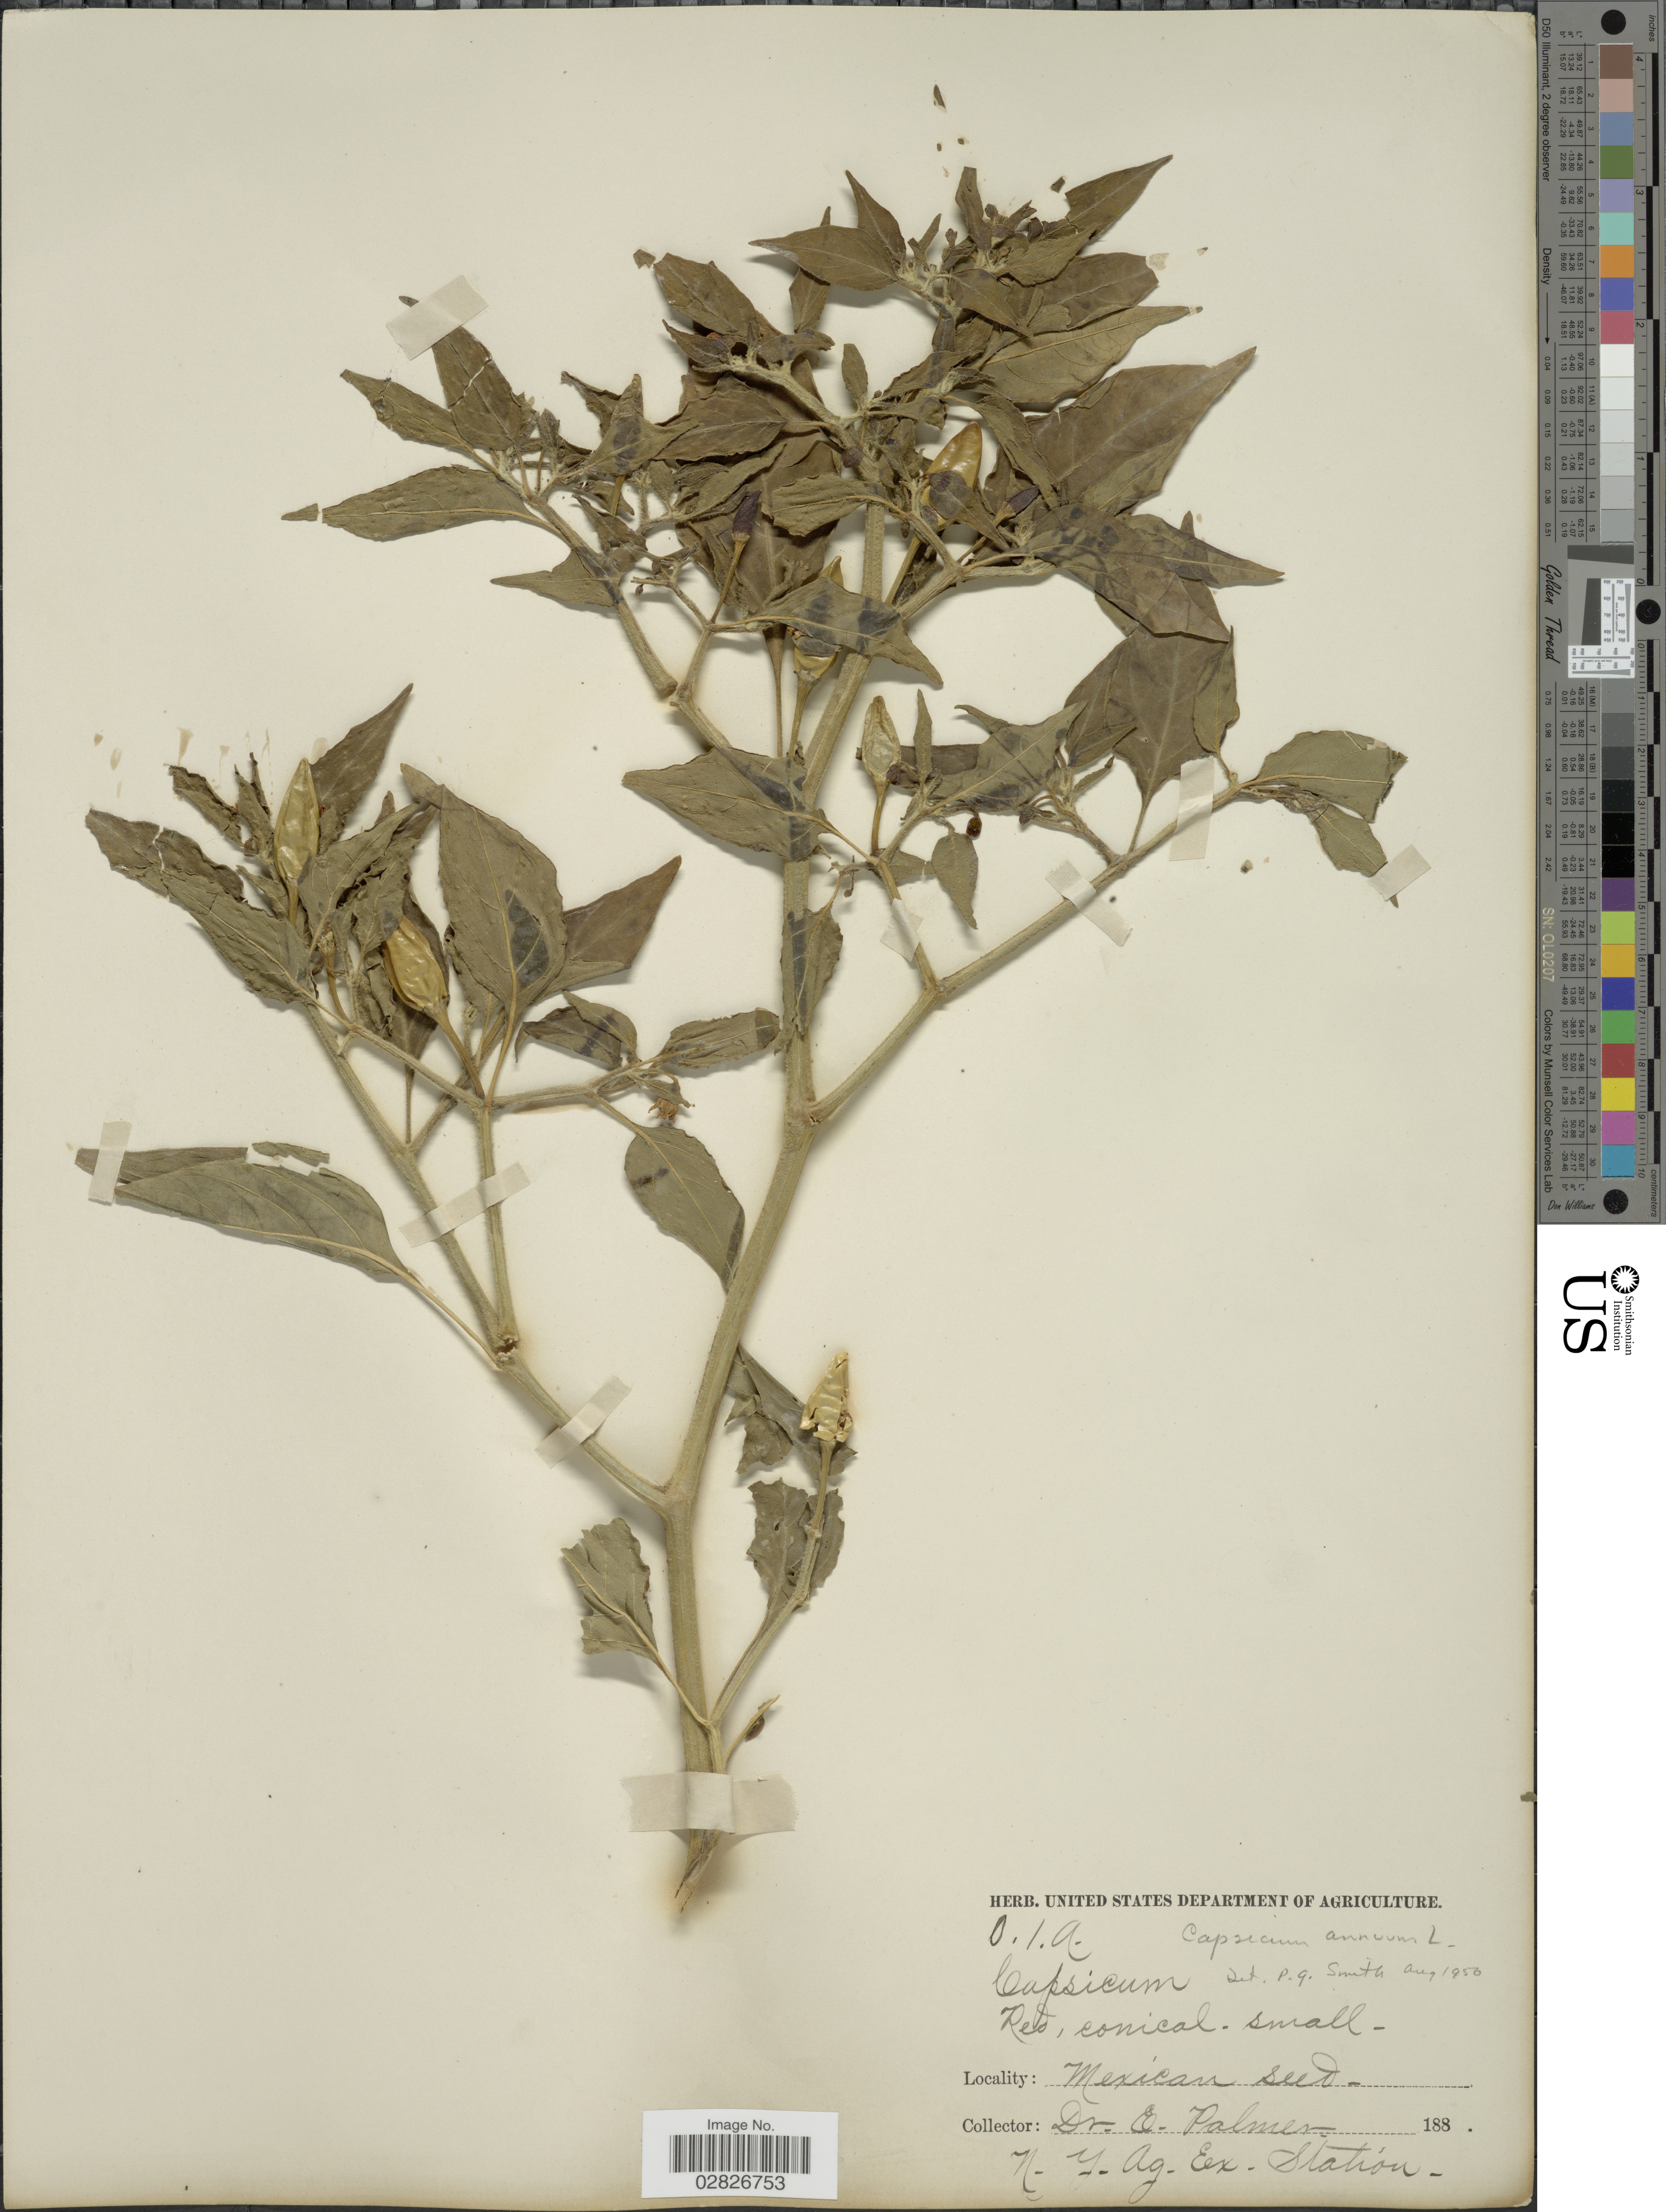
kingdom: Plantae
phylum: Tracheophyta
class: Magnoliopsida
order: Solanales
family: Solanaceae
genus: Capsicum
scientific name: Capsicum sp.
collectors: E. Palmer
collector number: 01a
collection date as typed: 188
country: United States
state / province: New York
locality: N.Y. Ag. Ex. Station.